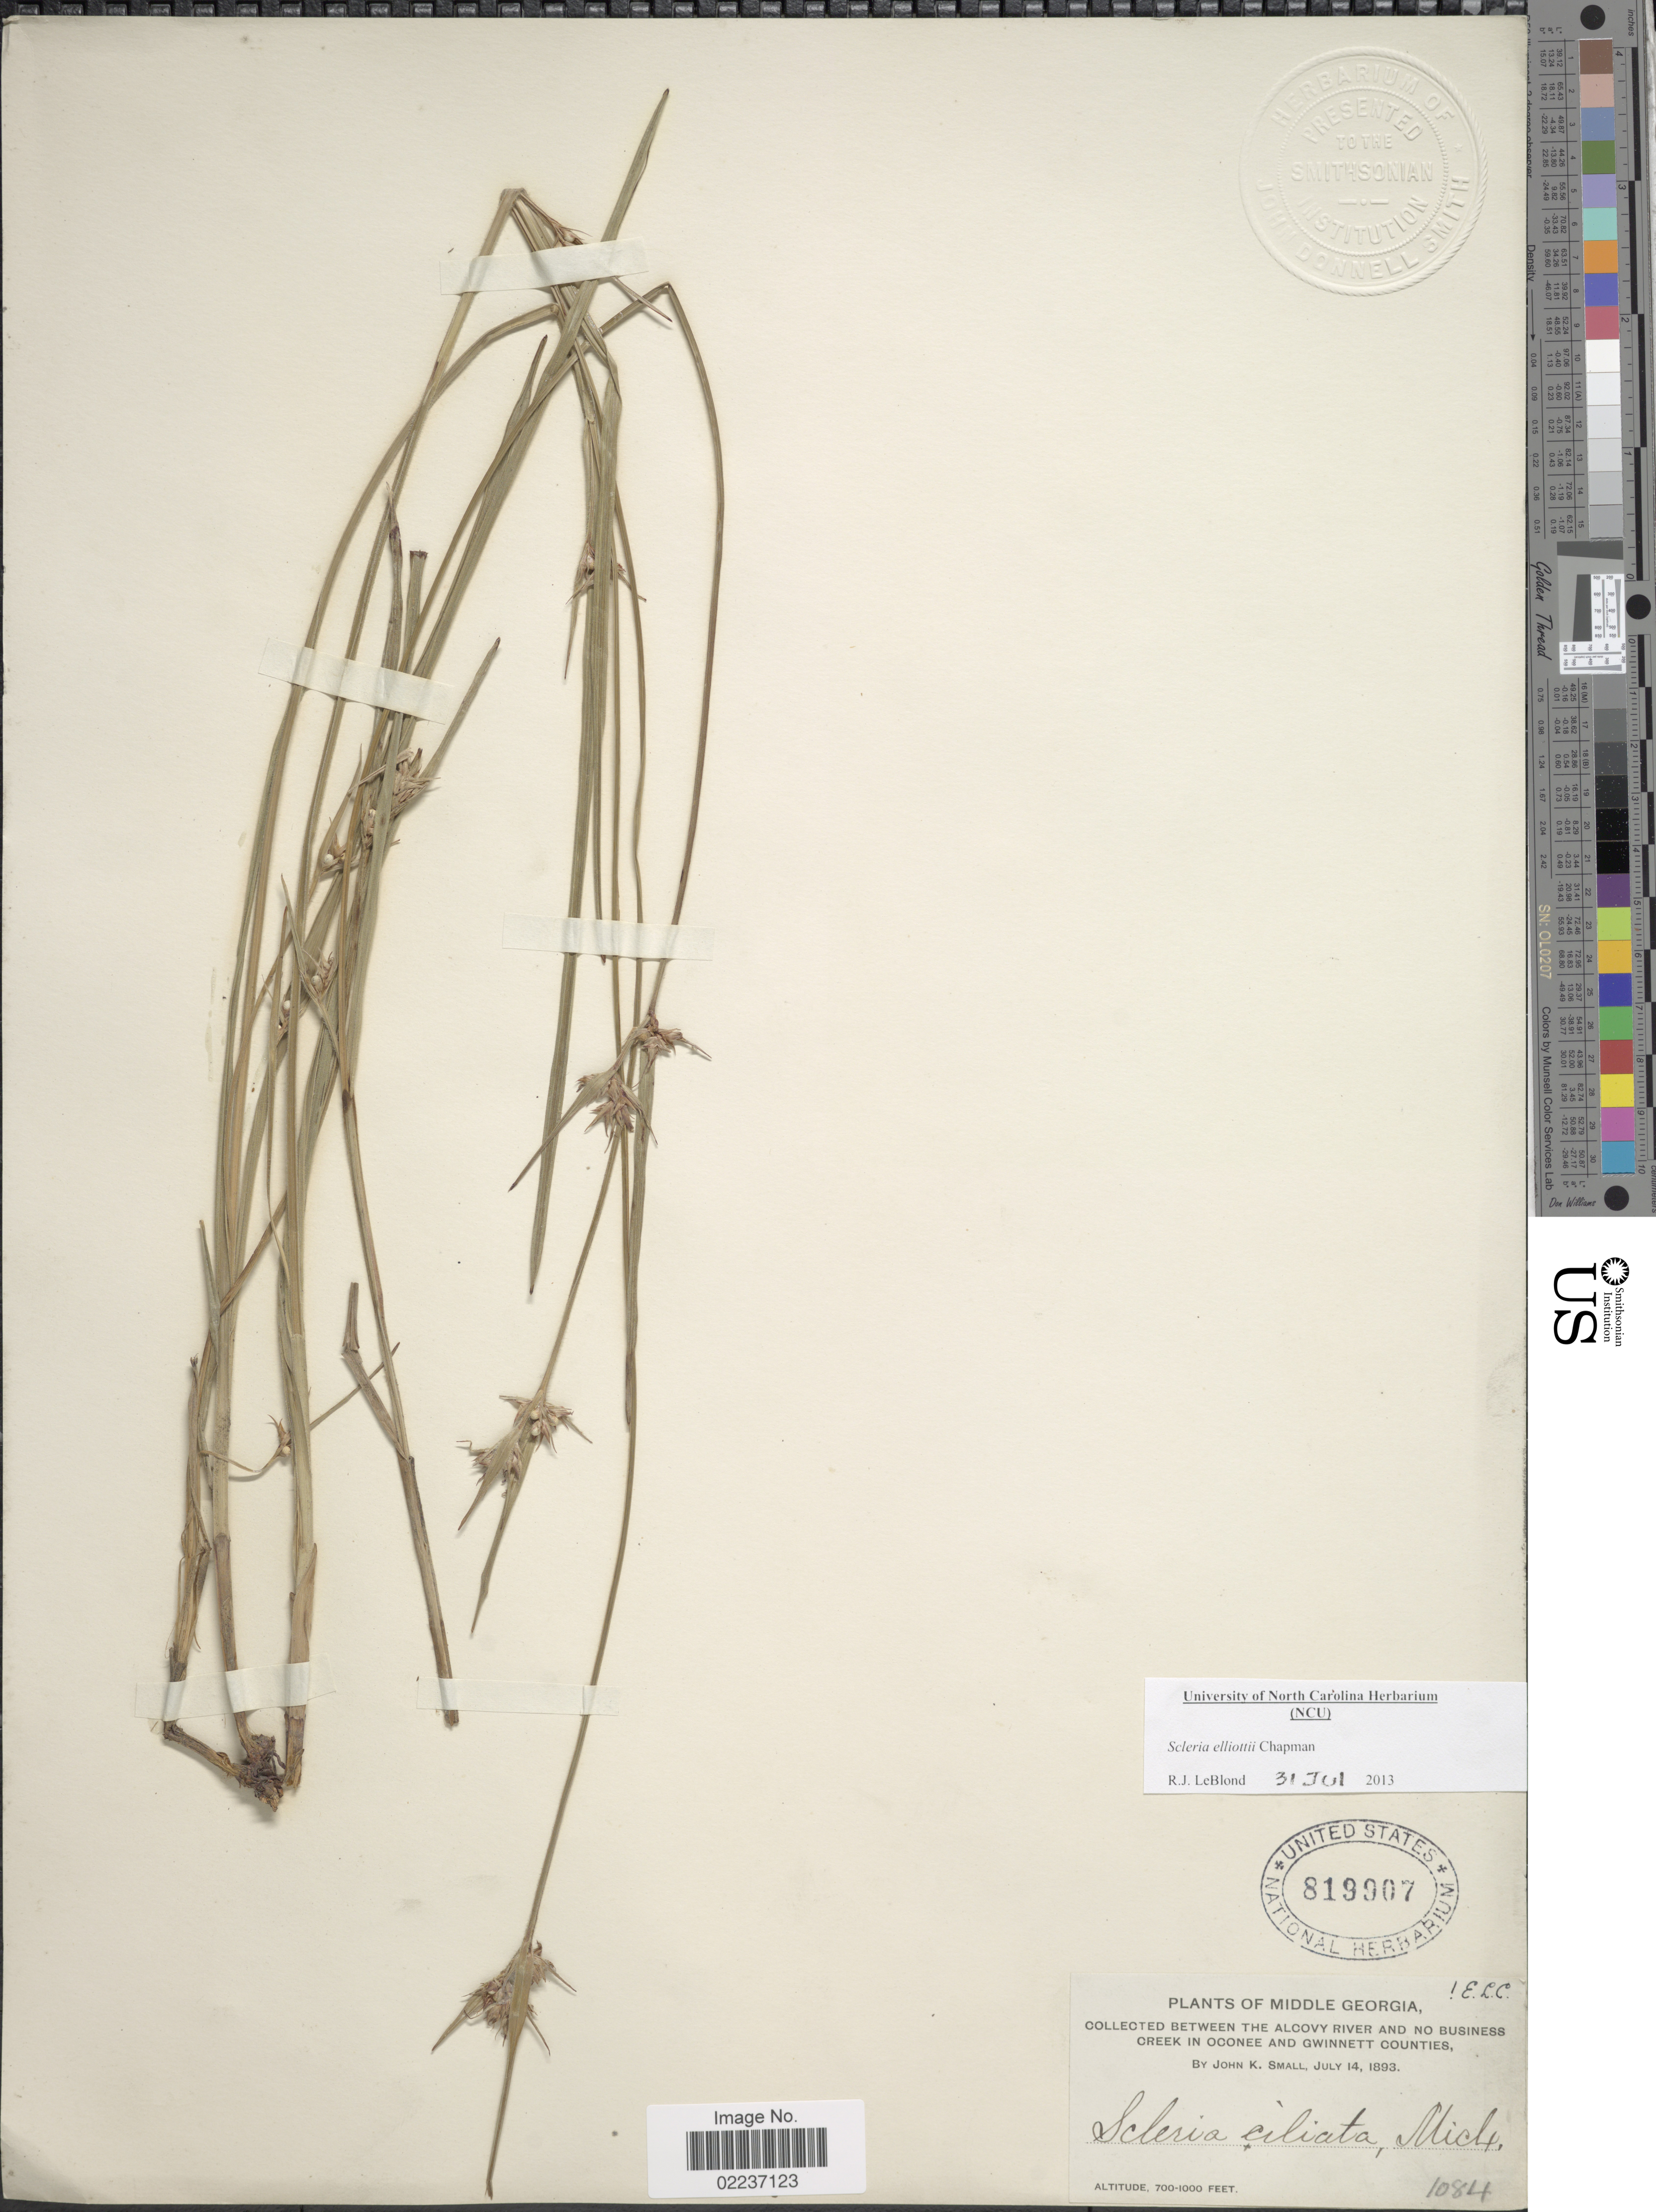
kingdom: Plantae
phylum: Tracheophyta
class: Liliopsida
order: Poales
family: Cyperaceae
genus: Scleria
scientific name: Scleria ciliata var. elliottii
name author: (Chapm.) Fernald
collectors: J. K. Small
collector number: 1084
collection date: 1893-07-14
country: United States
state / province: Georgia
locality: Middle Georgia, between the Alcovy River and No Business Creek in Oconee and Gwinnett Counties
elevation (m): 213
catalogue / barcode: US 819907